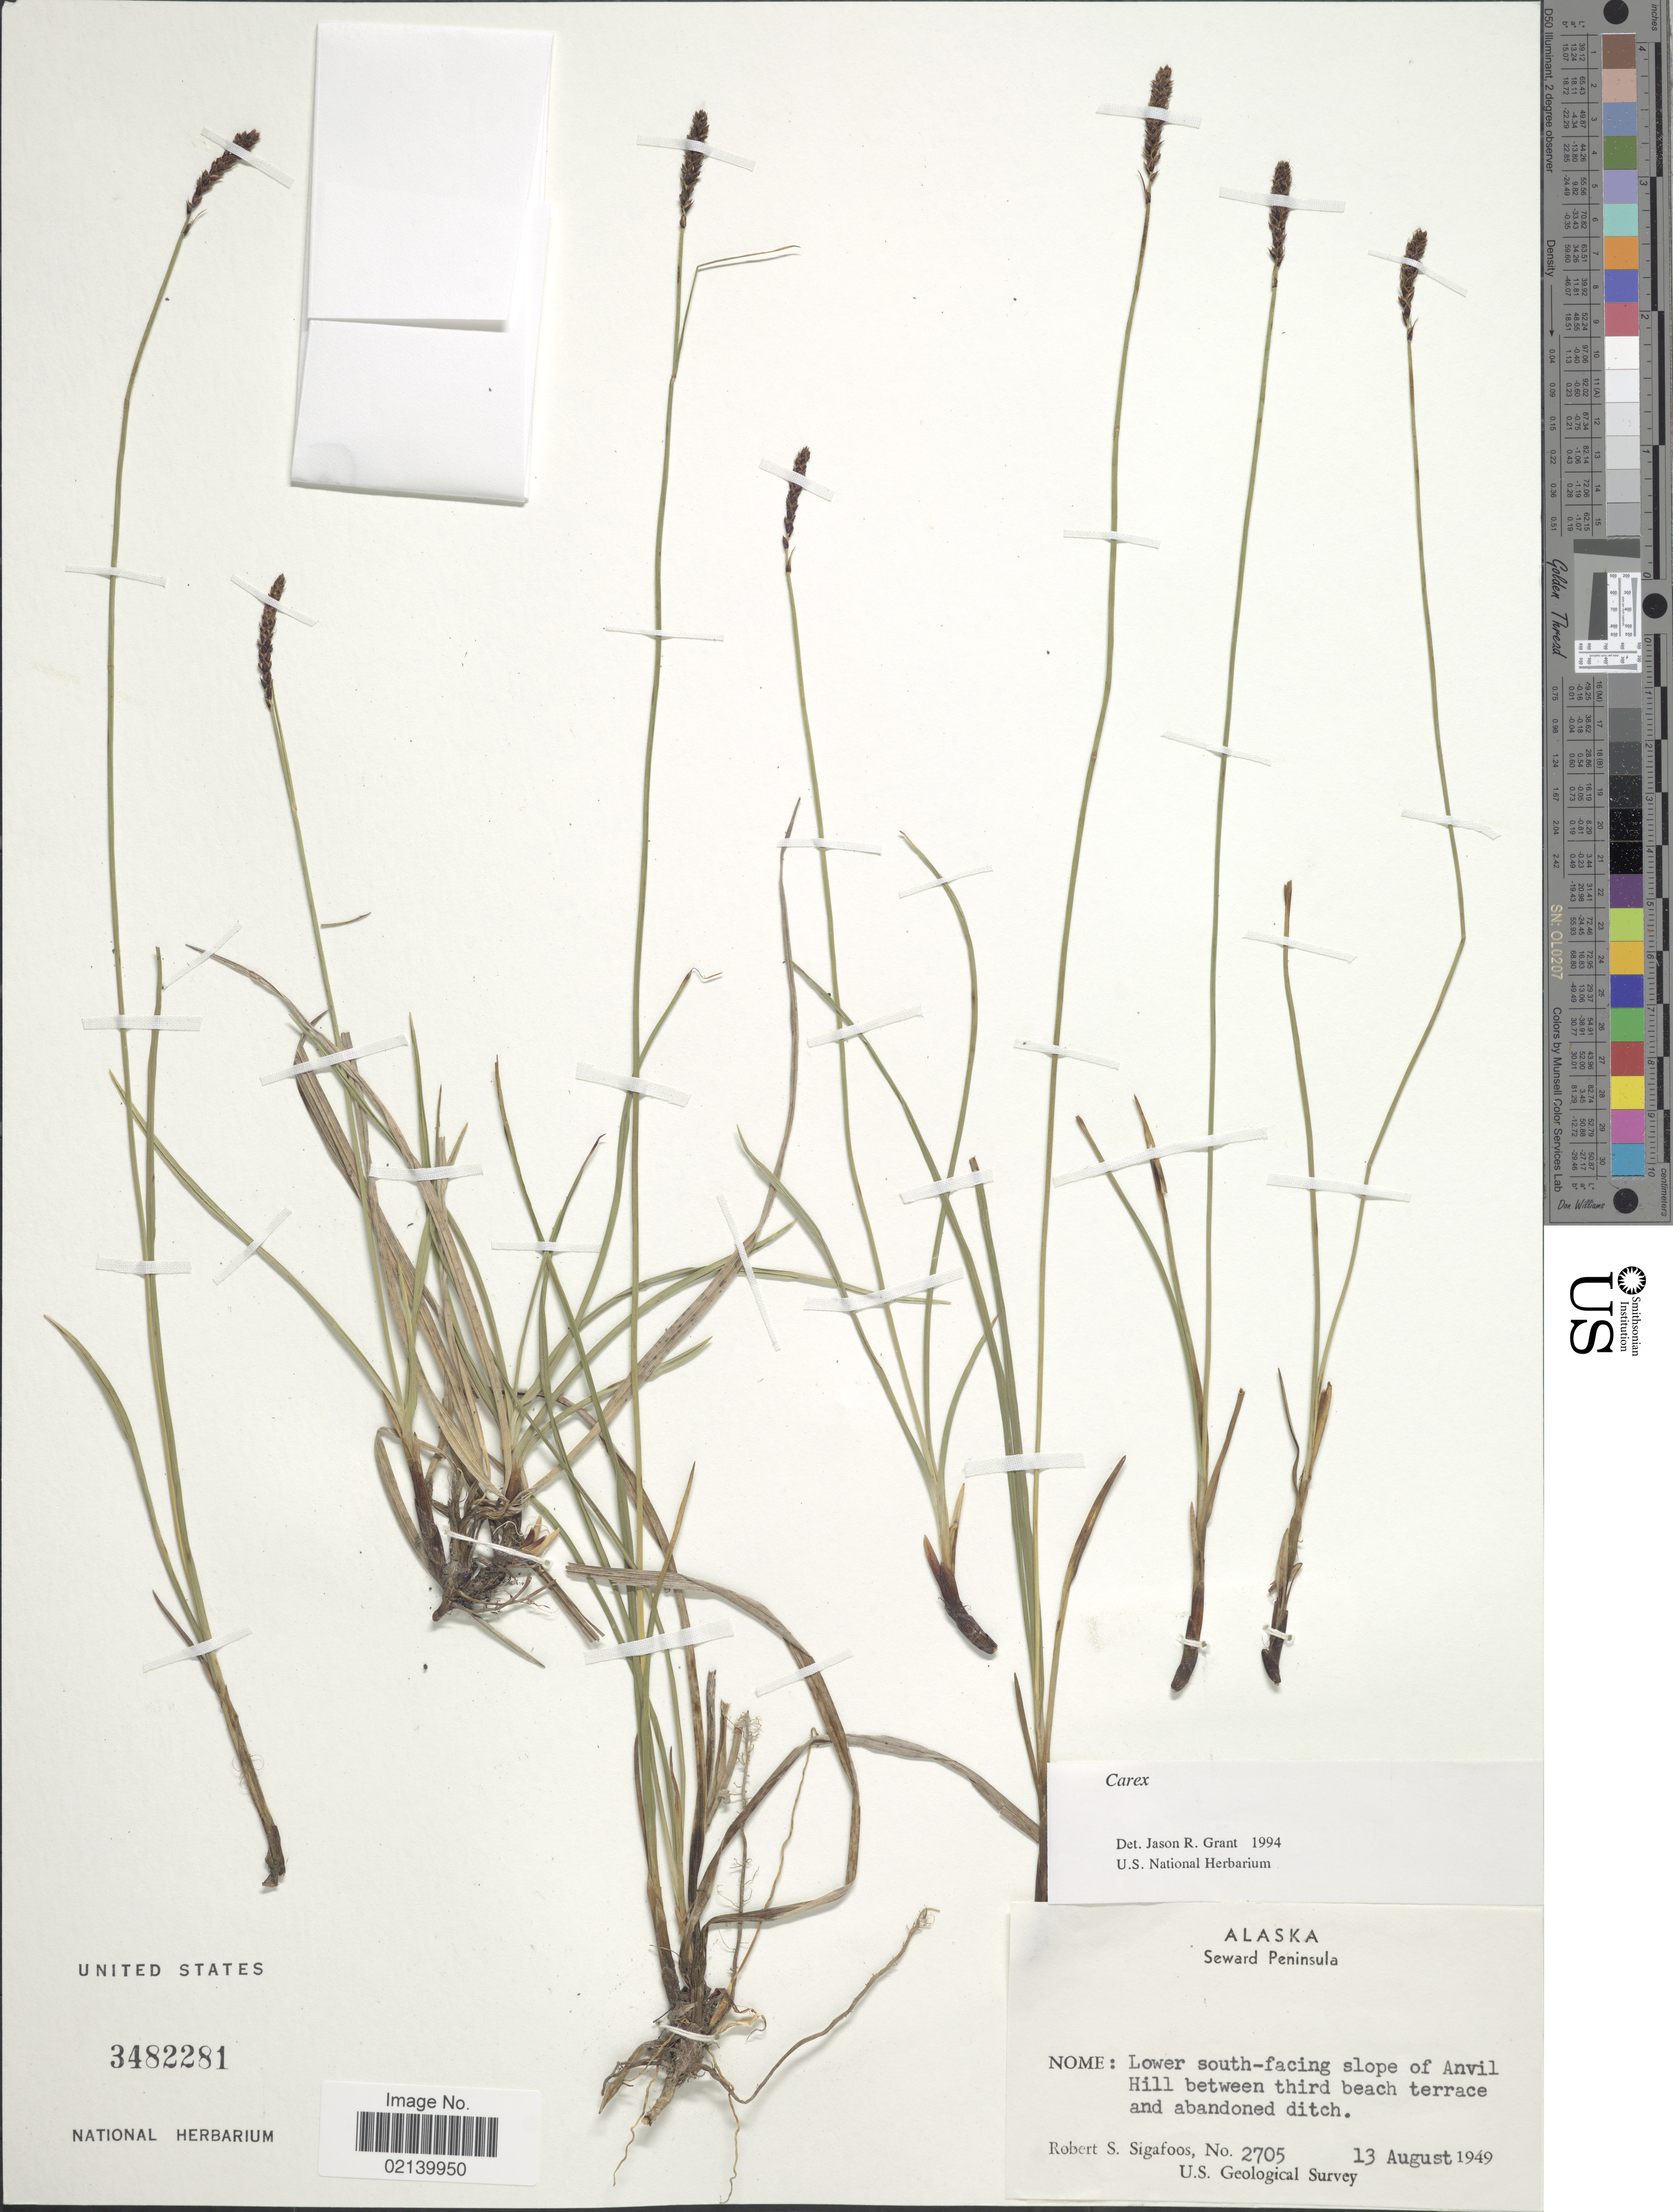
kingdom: Plantae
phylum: Tracheophyta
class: Liliopsida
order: Poales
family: Cyperaceae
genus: Carex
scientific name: Carex sp.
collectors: R. Sigafoos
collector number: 2705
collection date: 1949-08-13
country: United States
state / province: Alaska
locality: Seward Peninsula, Nome: lower south-facing slope of Anvil Hill between third beach terrace and abandoned ditch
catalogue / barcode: US 3482281